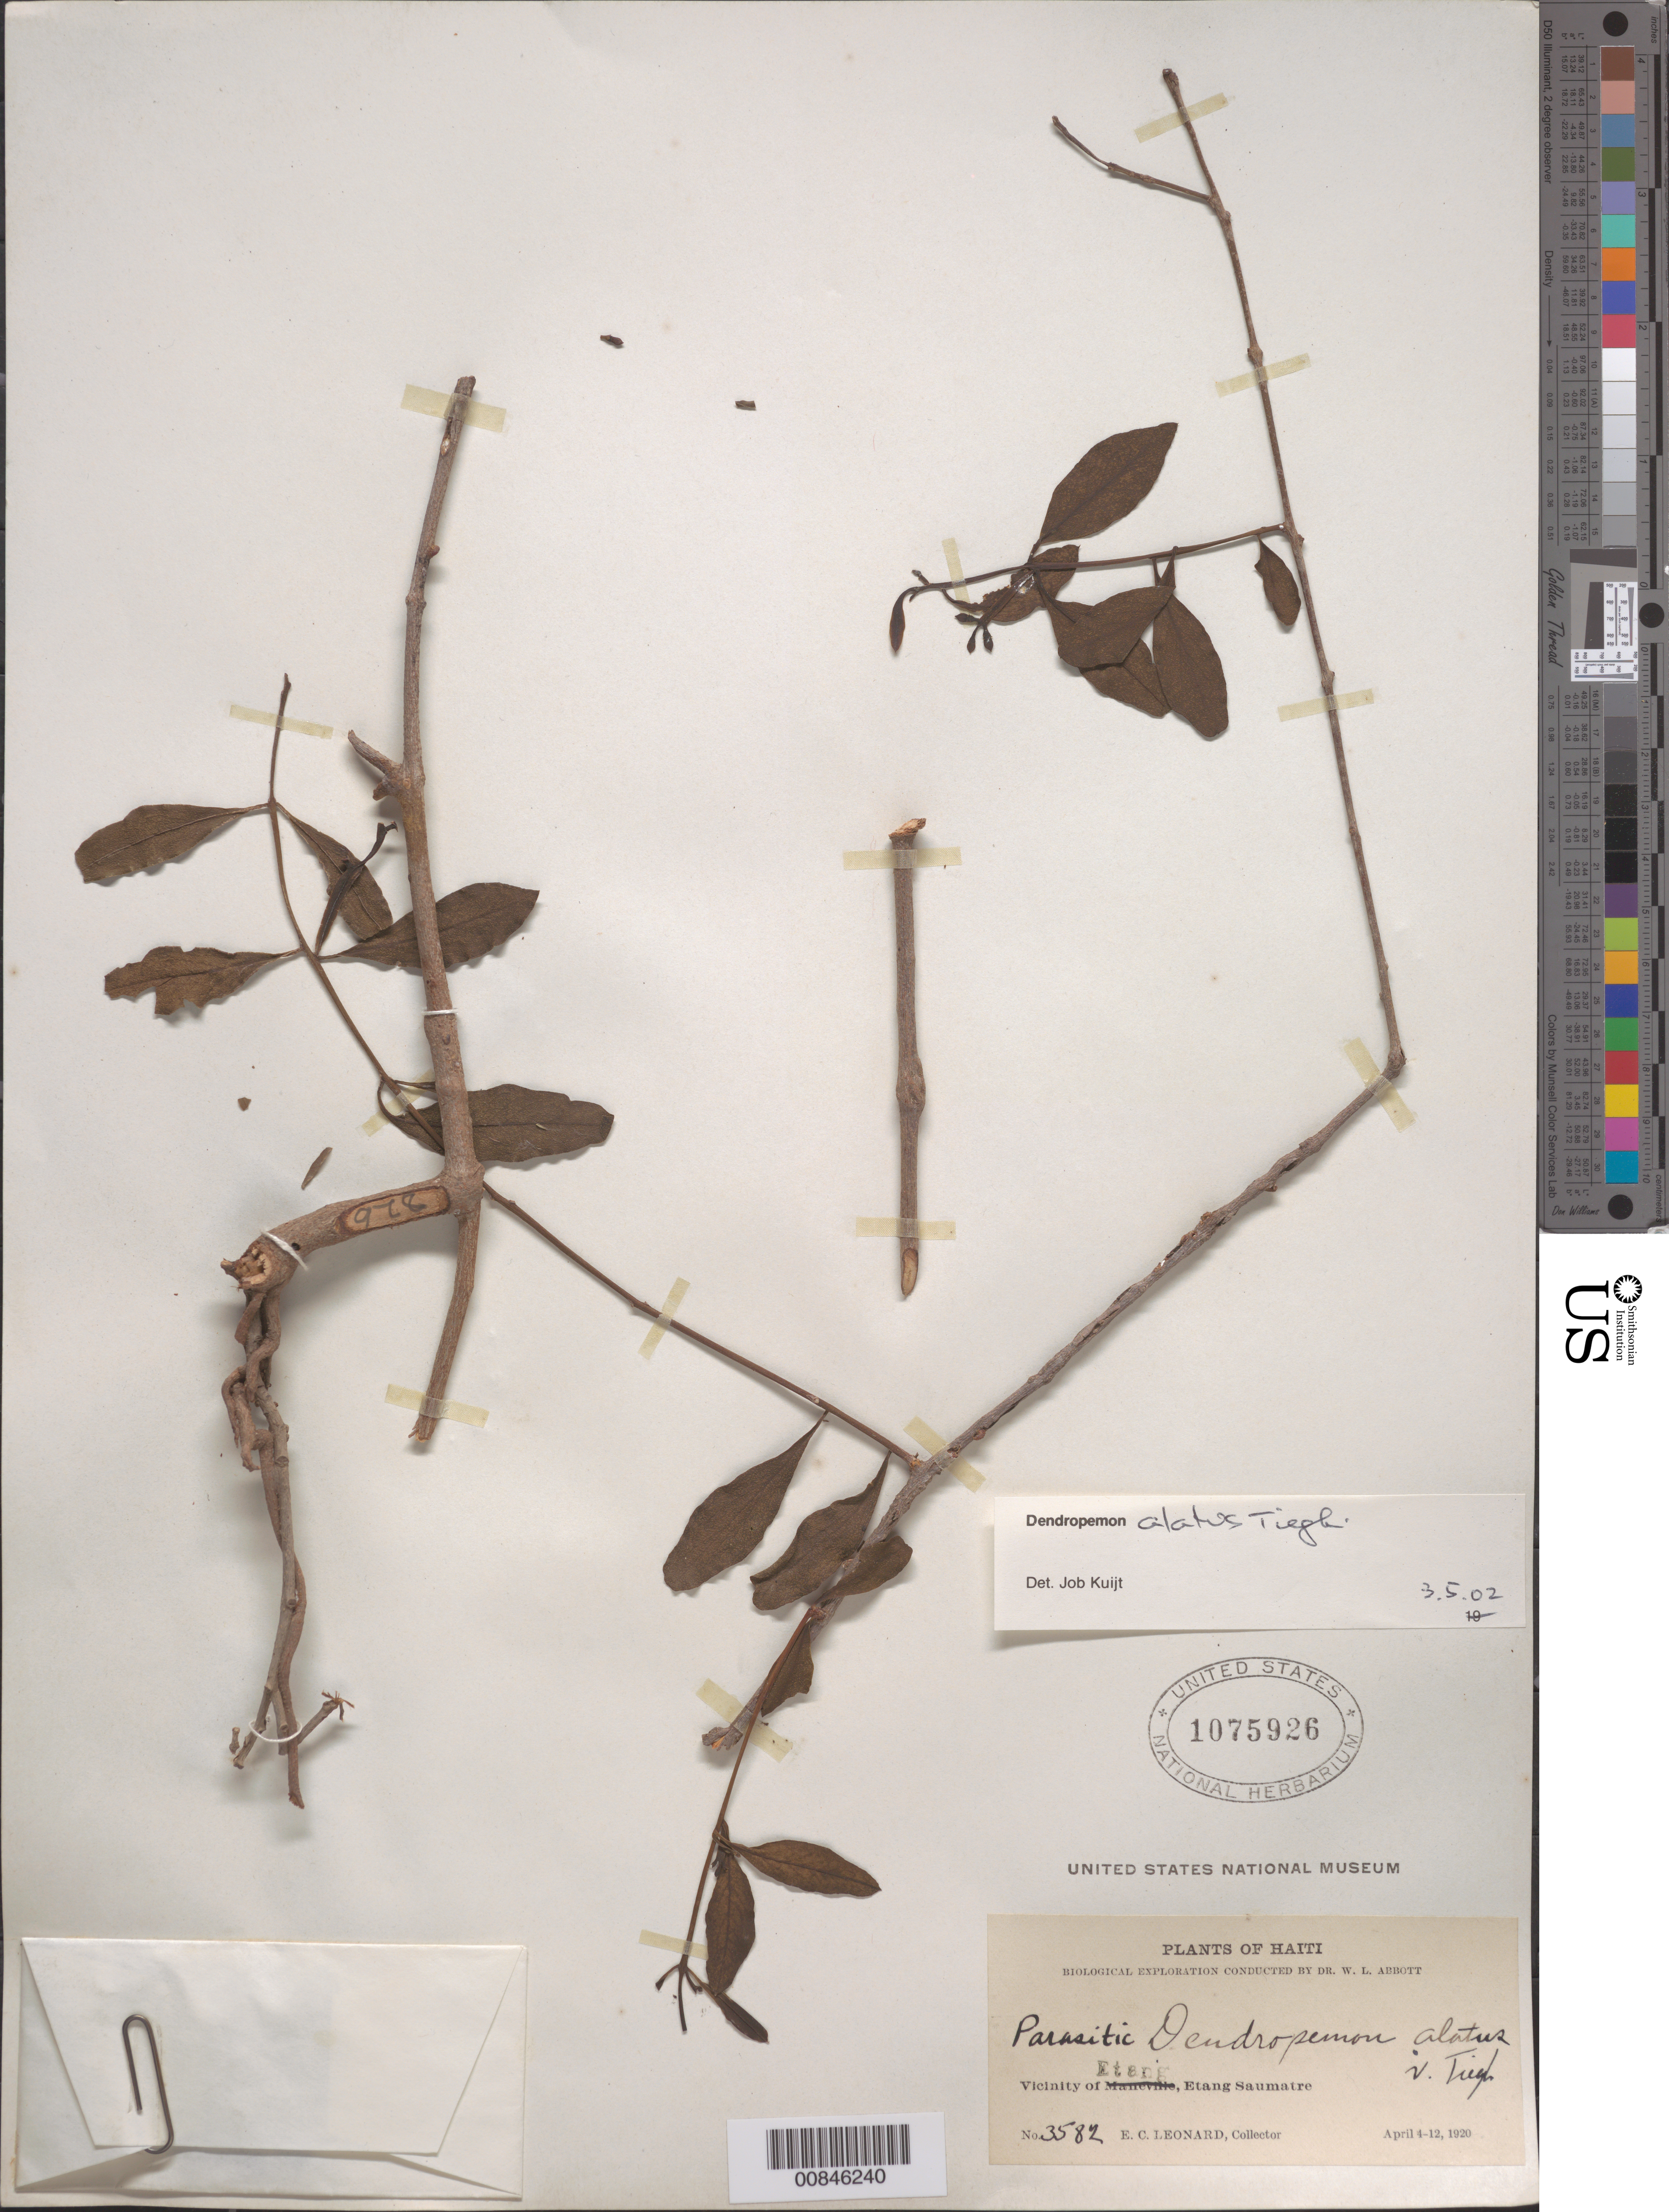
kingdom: Plantae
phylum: Tracheophyta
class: Magnoliopsida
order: Santalales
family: Loranthaceae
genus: Dendropemon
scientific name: Dendropemon alatus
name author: Tiegh.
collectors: E. C. Leonard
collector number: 3582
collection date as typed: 04 Apr 1920 to 12 Apr 1920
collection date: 1920-04-04/1920-04-12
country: Haiti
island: Hispaniola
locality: Vicinity of Etang, Etang Saumatre.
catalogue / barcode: US 1075926